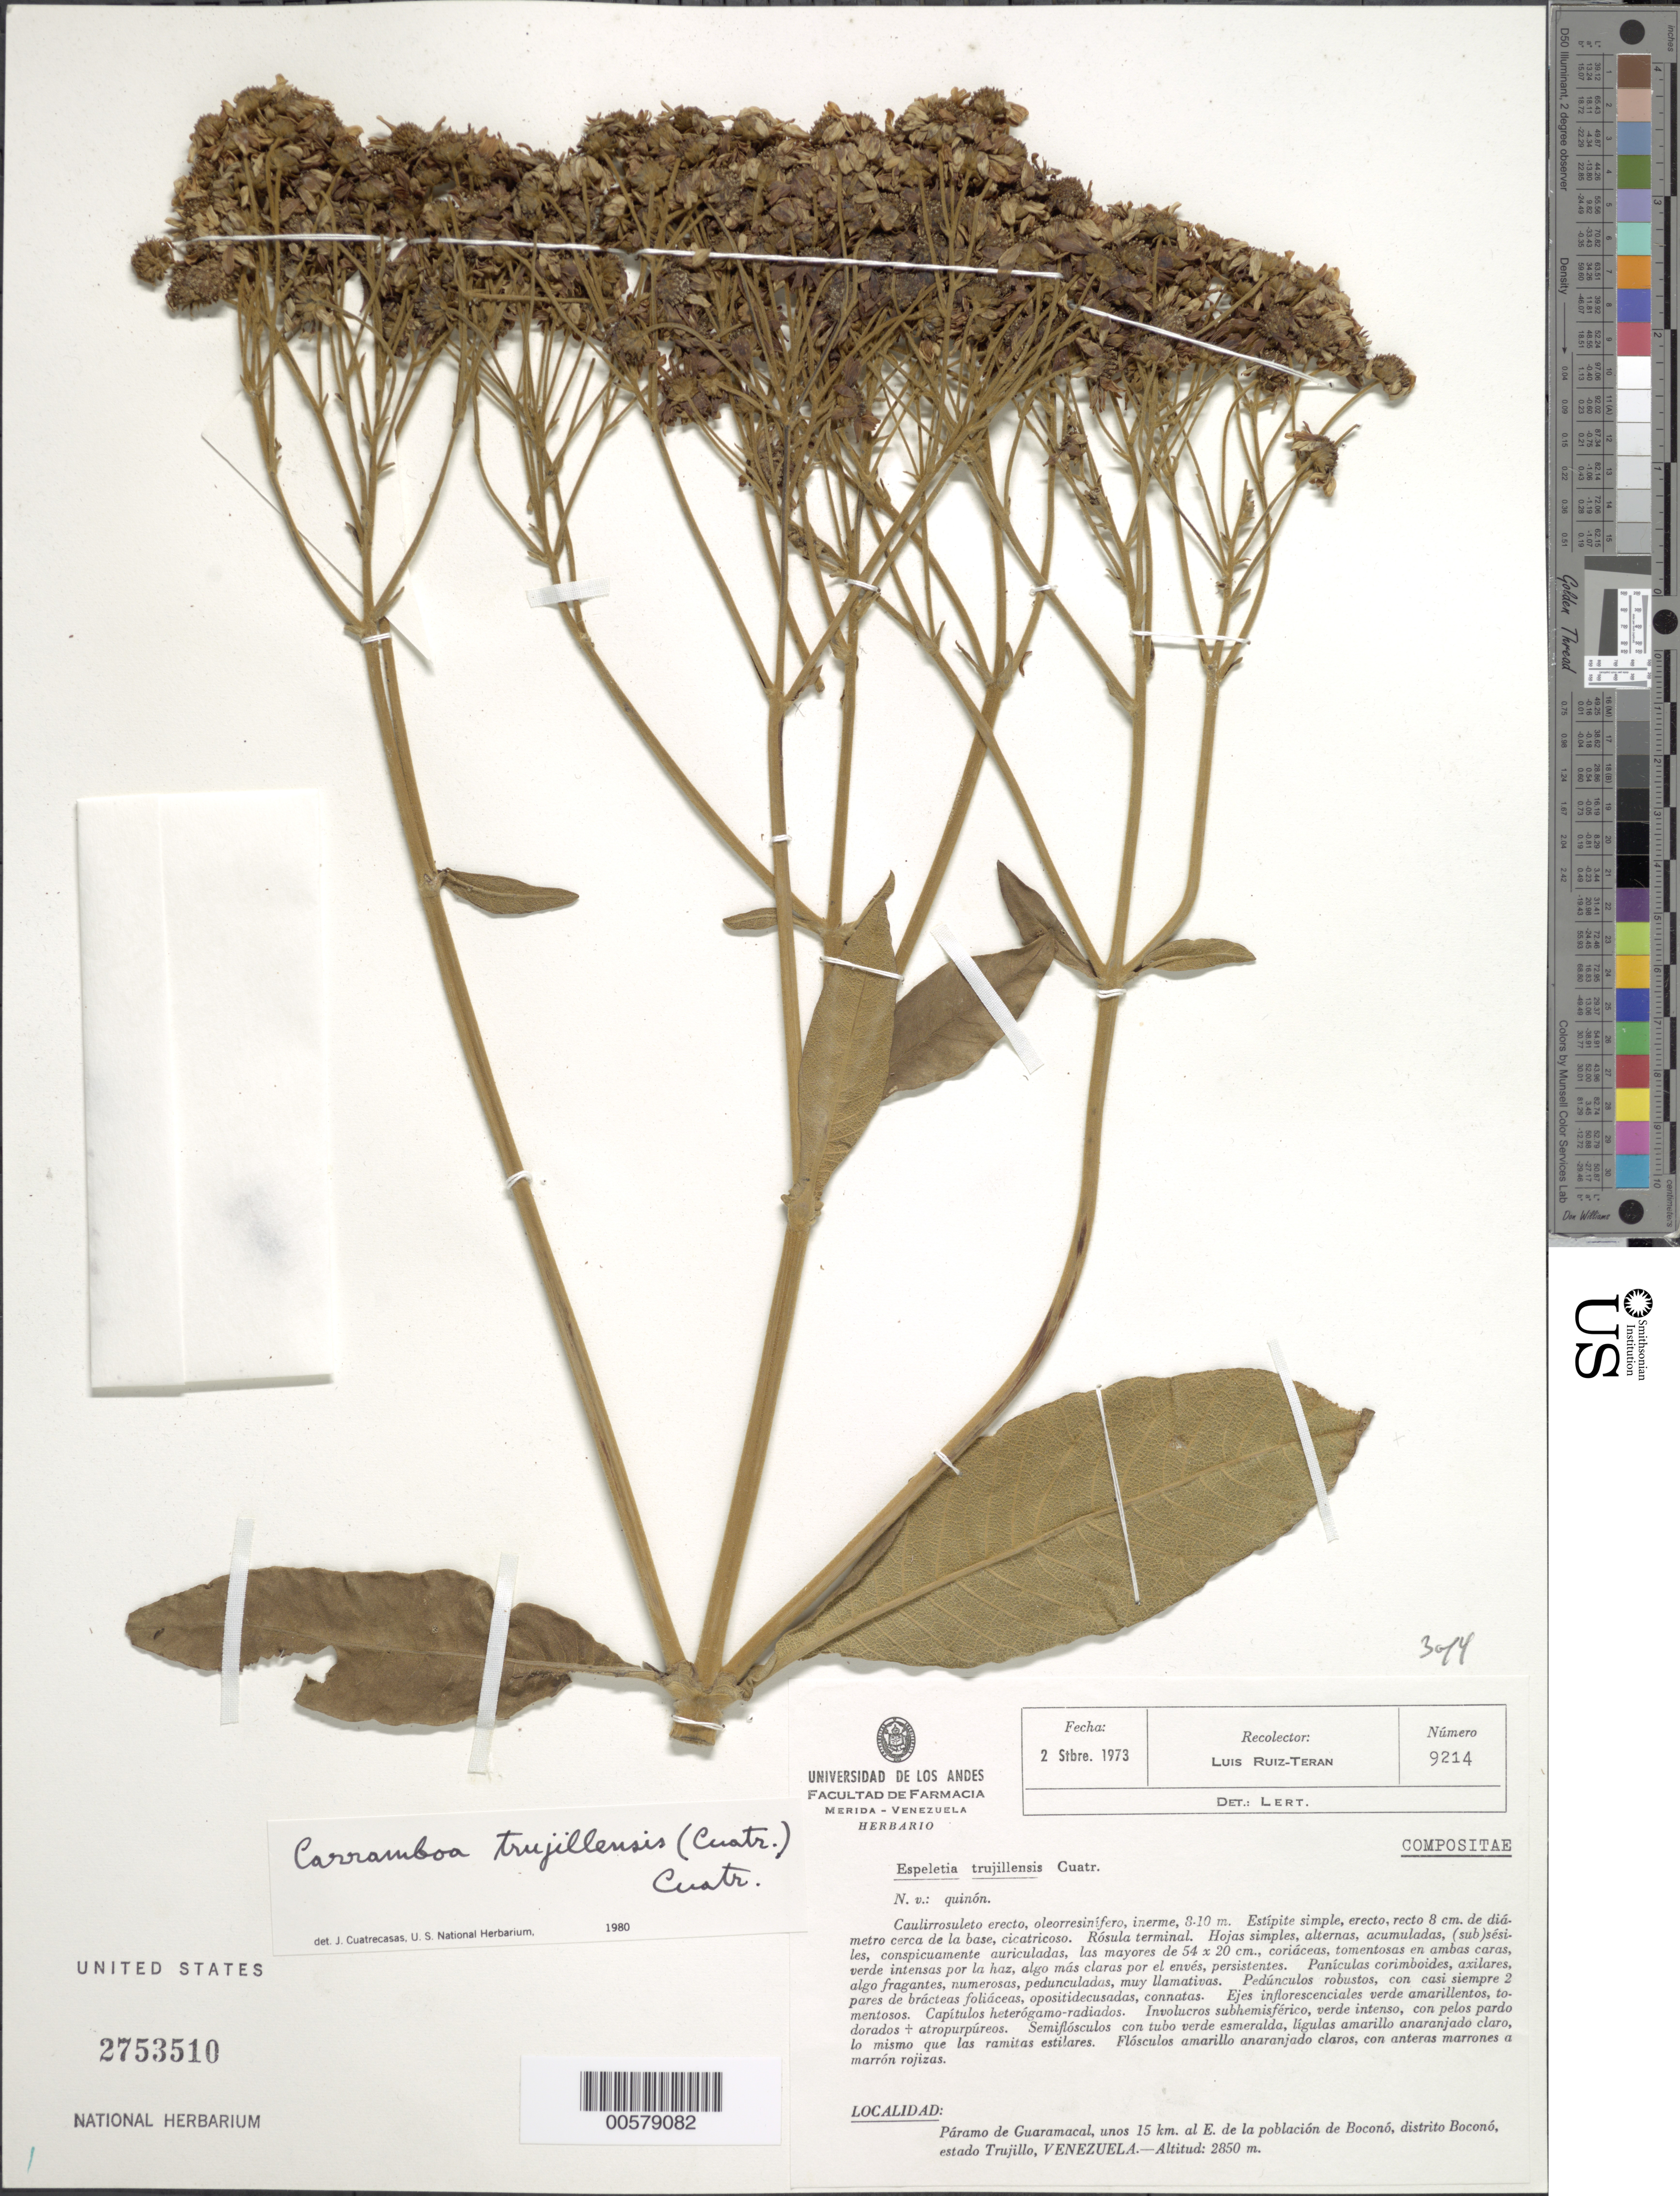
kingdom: Plantae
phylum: Tracheophyta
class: Magnoliopsida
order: Asterales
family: Asteraceae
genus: Carramboa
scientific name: Carramboa trujillensis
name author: (Cuatrec.) Cuatrec.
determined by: Cuatrecasas, J.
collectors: L. E. Ruíz-Terán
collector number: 9214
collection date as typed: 02 Sep 1973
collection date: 1973-09-02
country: Venezuela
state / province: Trujillo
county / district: Boconó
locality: Páramo de Guaramacal, 15 km E de Boconó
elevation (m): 2850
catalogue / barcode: US 2753510